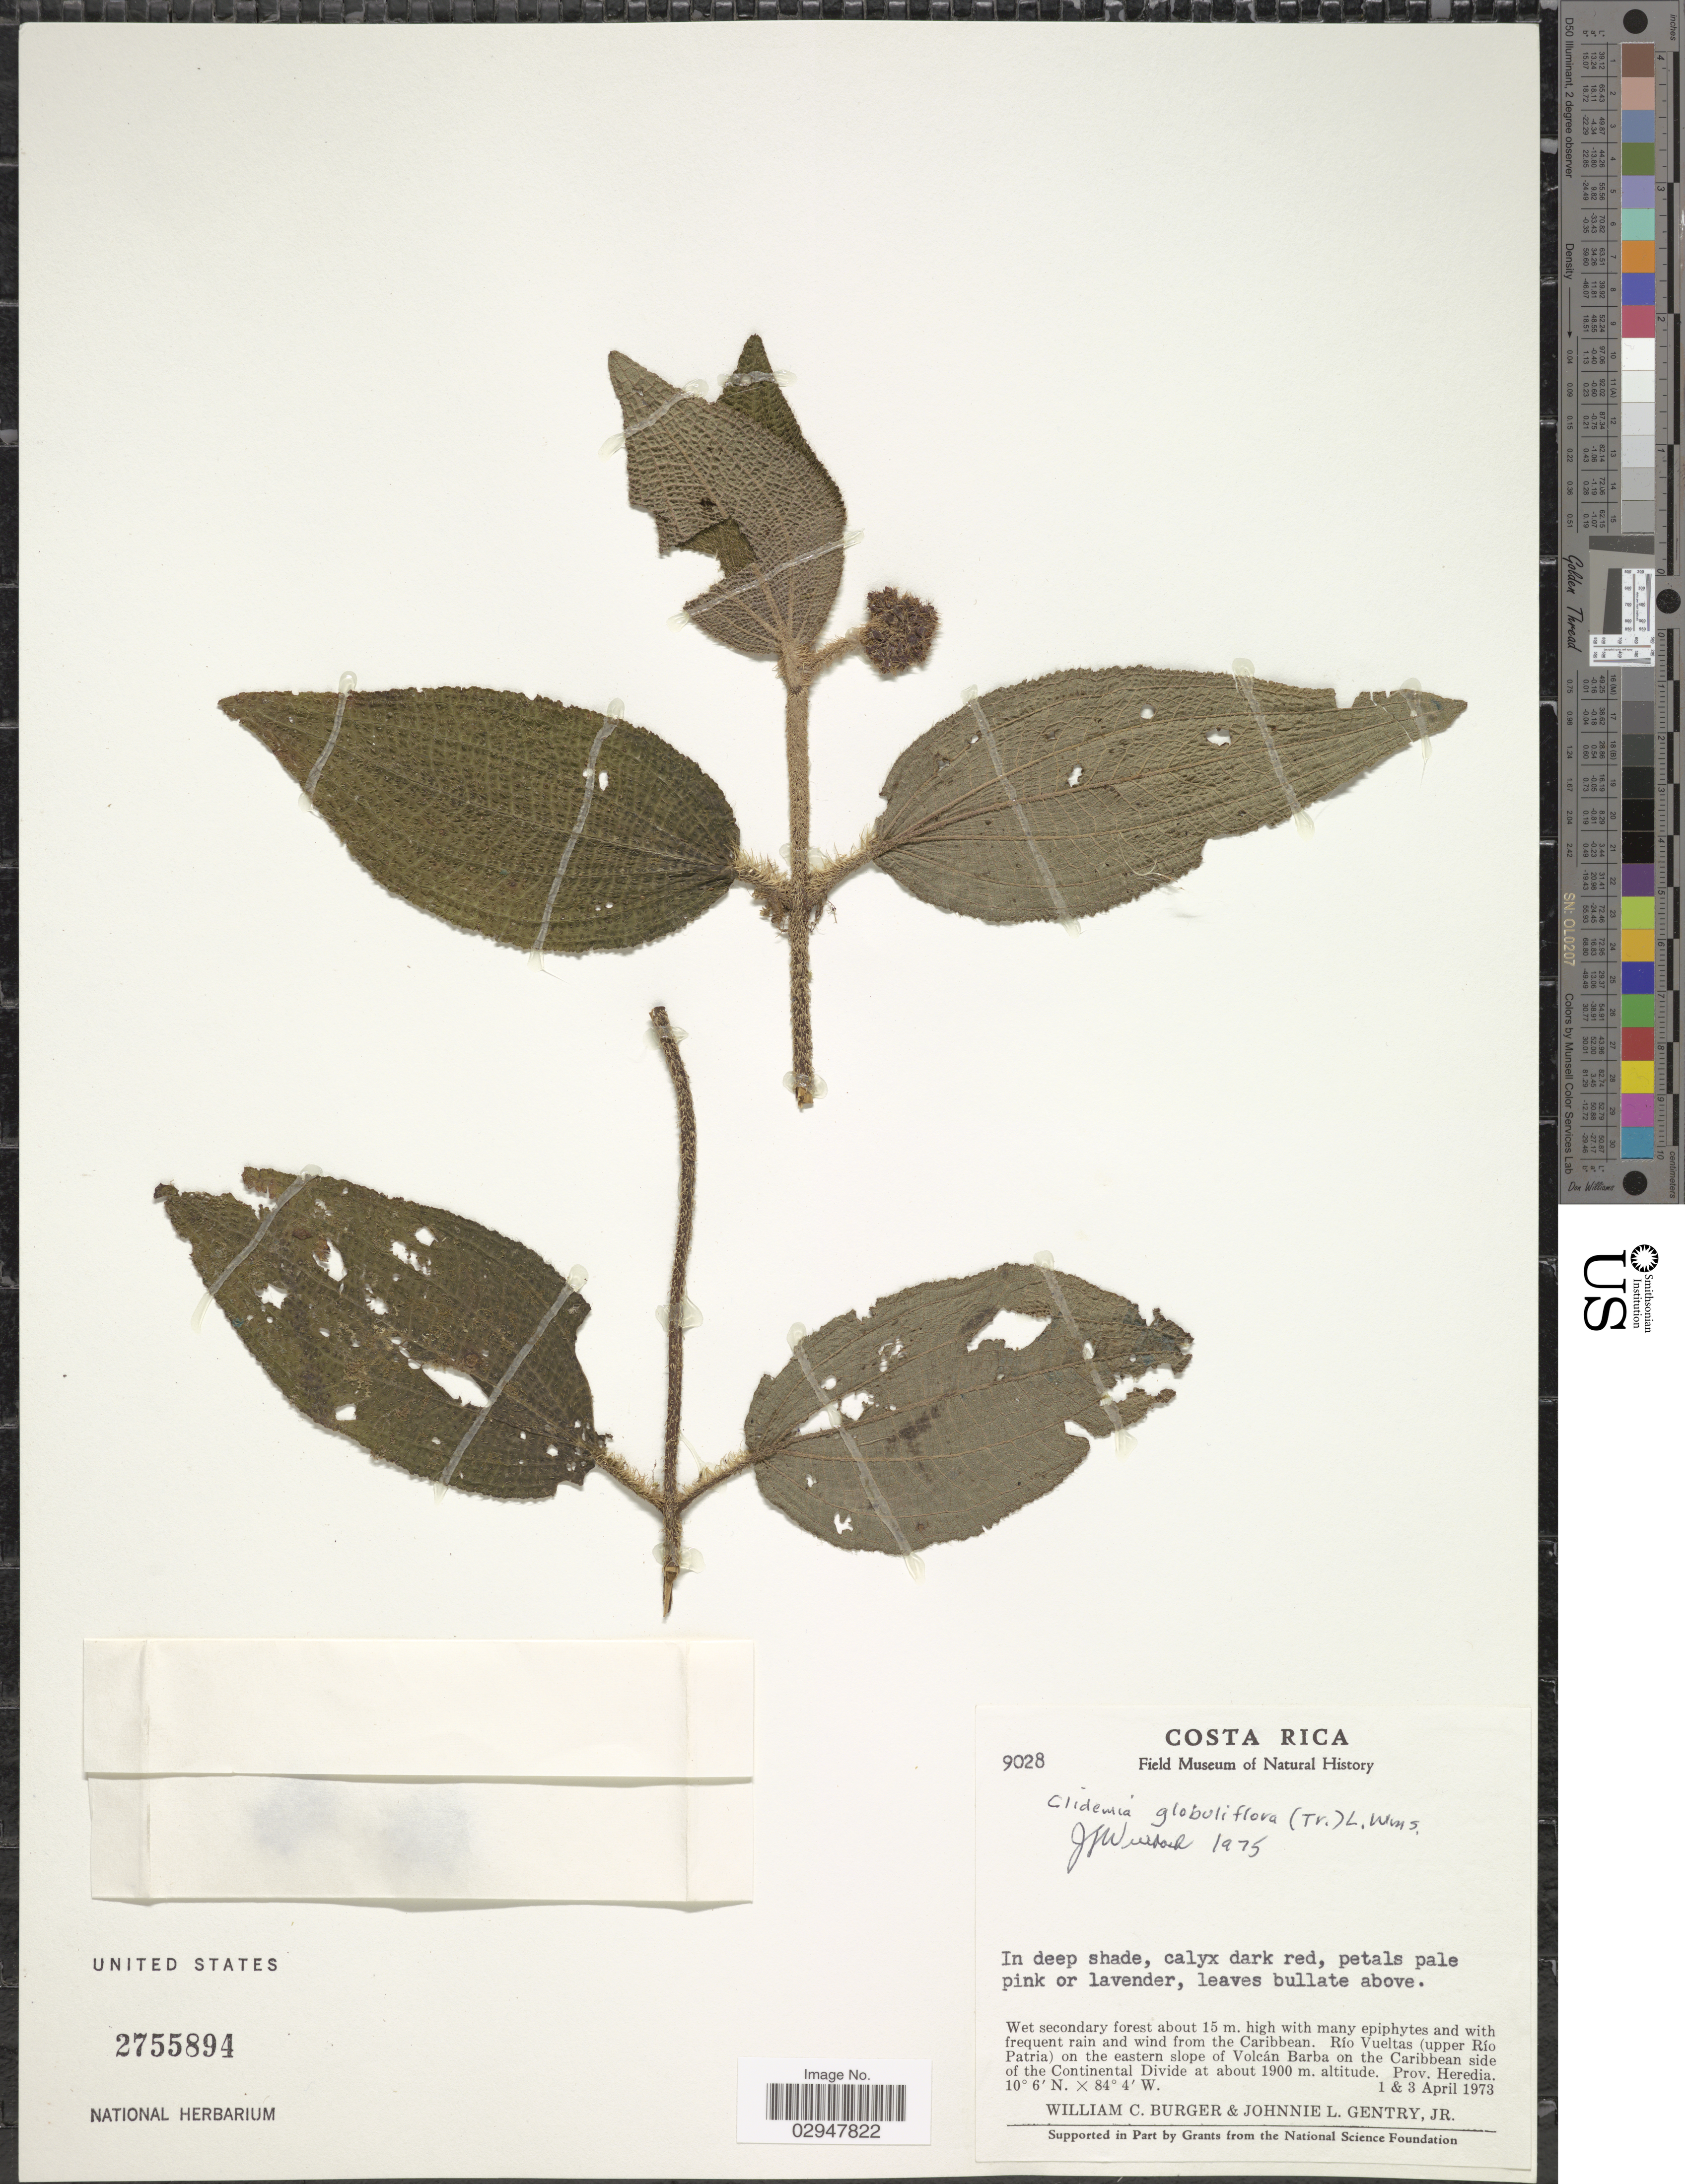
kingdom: Plantae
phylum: Tracheophyta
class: Magnoliopsida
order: Myrtales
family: Melastomataceae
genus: Clidemia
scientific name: Clidemia globuliflora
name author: (Cogn.) L.O. Williams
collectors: W. Burger & J. L. Gentry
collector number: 9028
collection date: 1973-04-01/1973-04-03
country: Costa Rica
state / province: Heredia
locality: Rio Vueltas (upper Río Patria) on the eastern slope of Volcán Barba on the Caribbean side of the Continental Divide.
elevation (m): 1900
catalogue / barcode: US 2755894